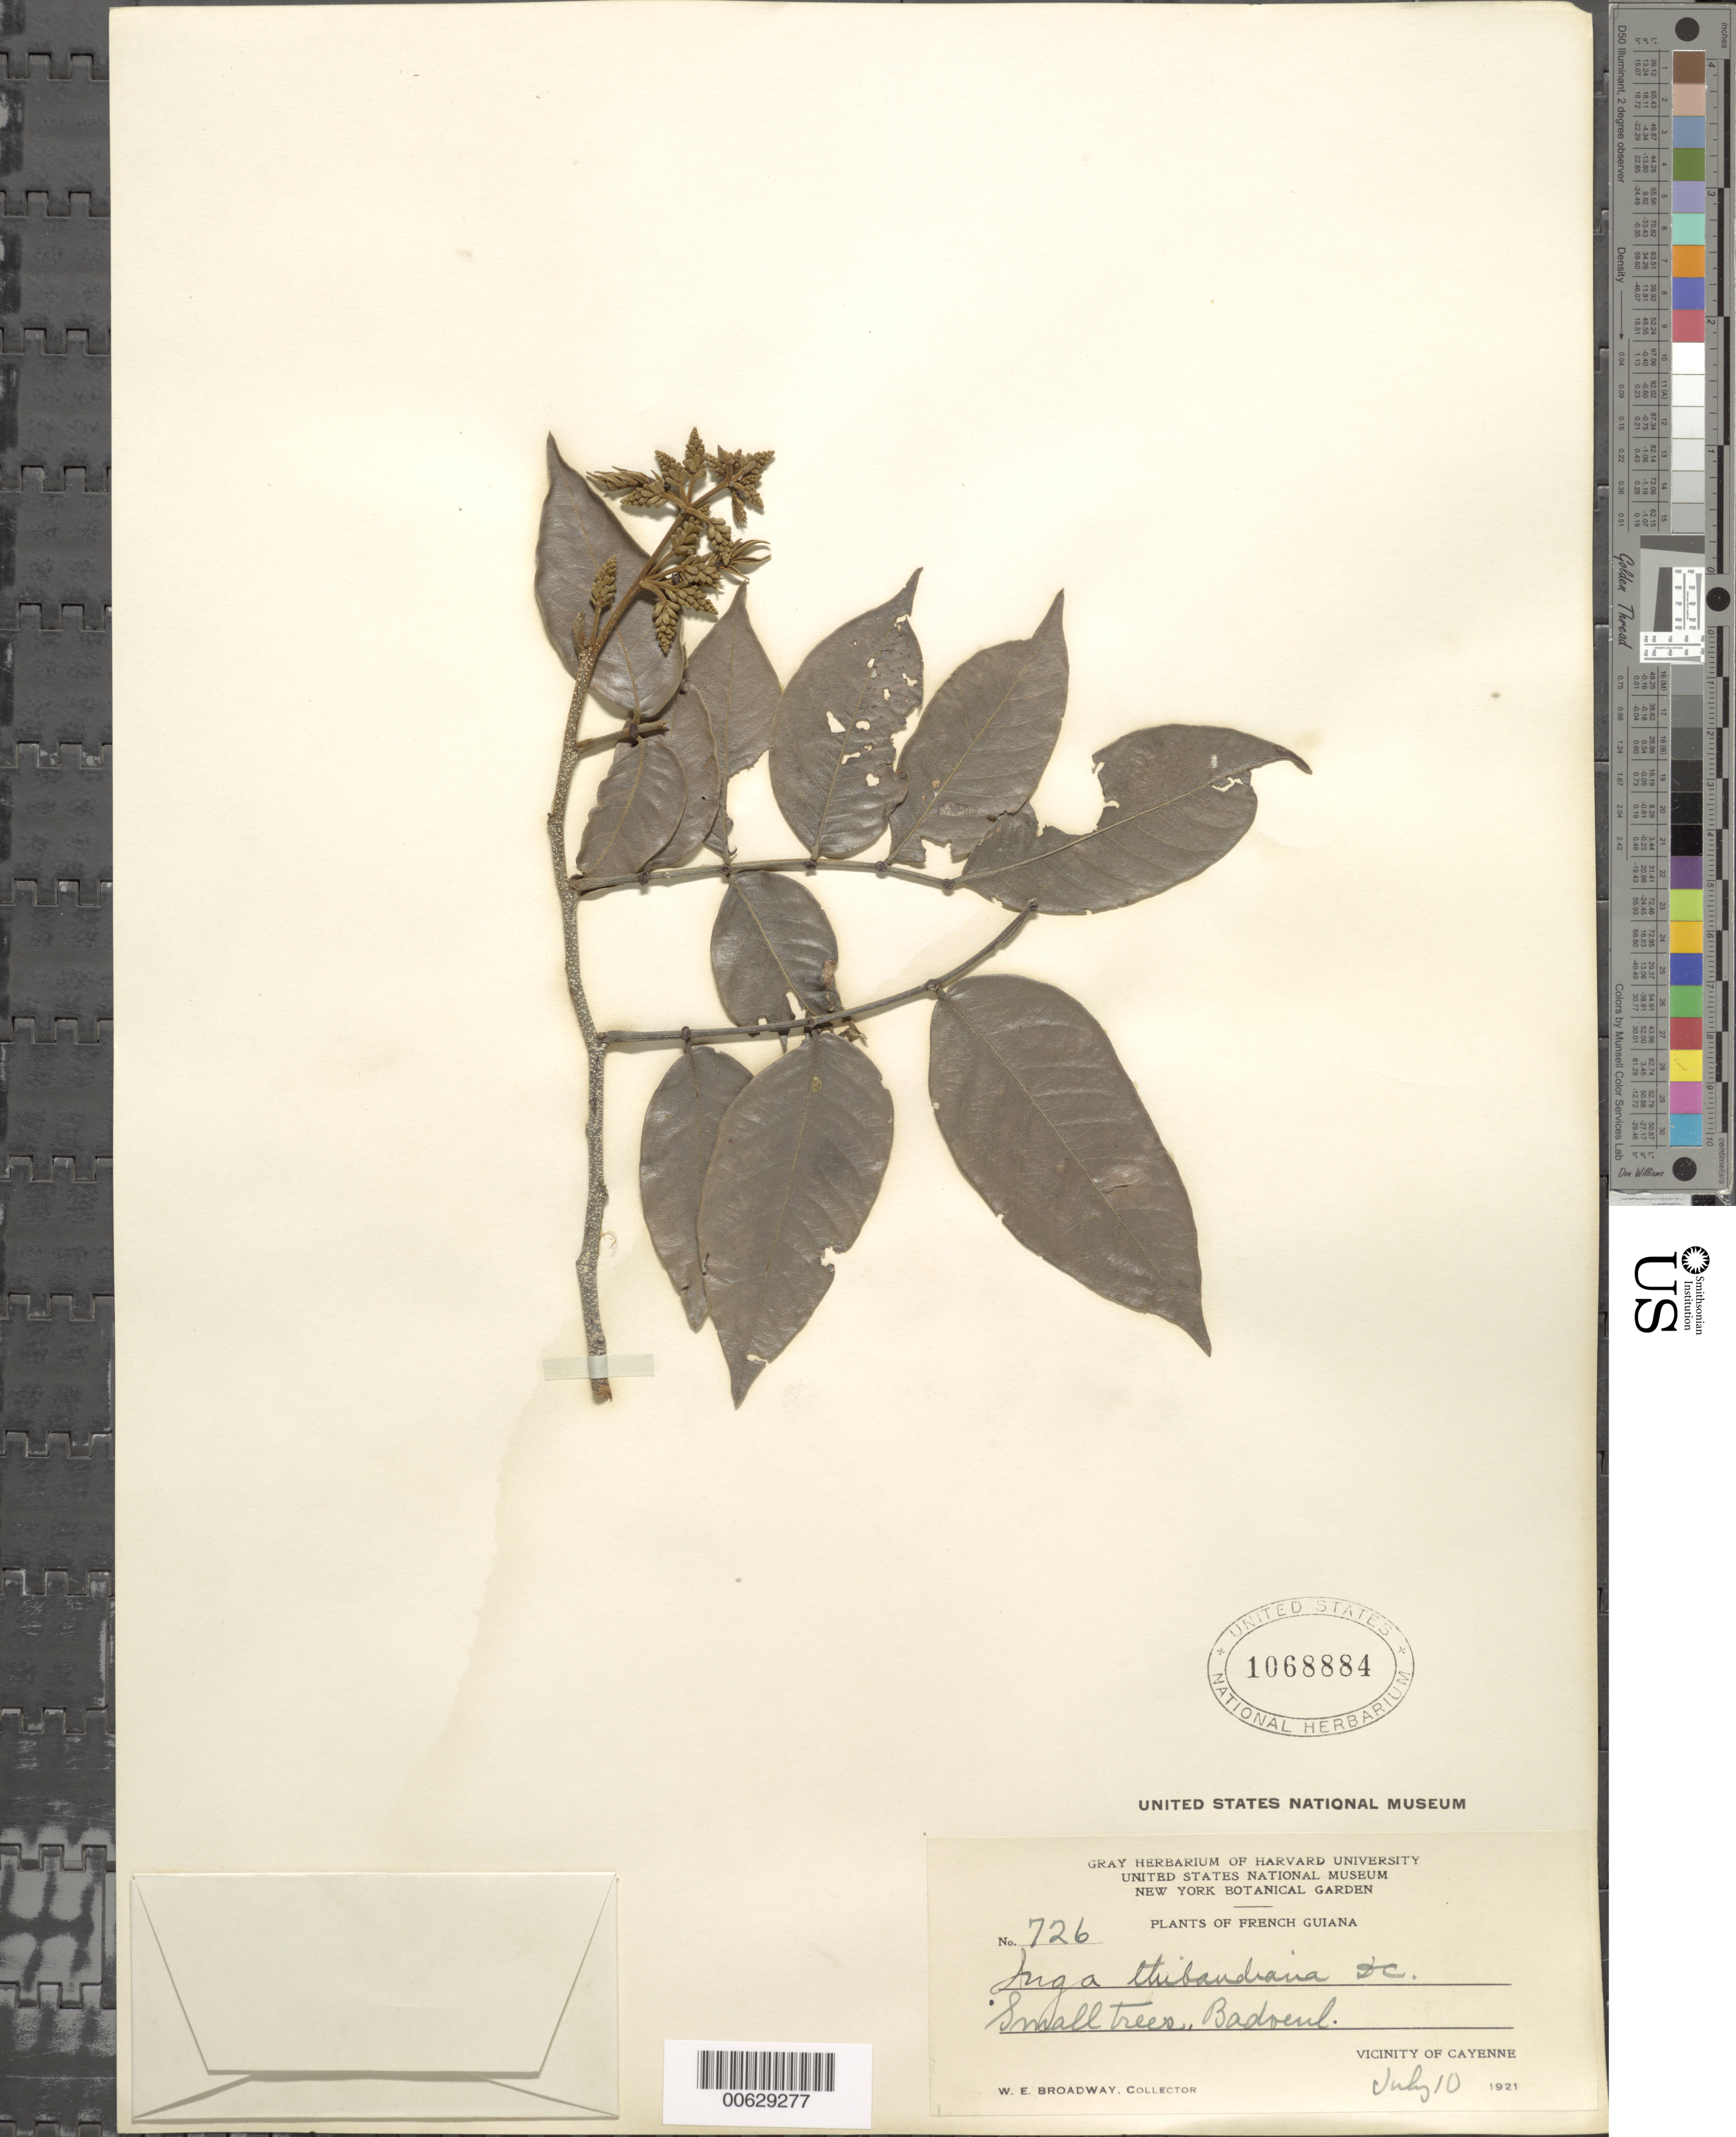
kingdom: Plantae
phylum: Tracheophyta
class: Magnoliopsida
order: Fabales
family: Fabaceae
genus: Inga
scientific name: Inga thibaudiana subsp. thibaudiana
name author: DC.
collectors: W. E. Broadway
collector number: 726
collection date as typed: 10-Jul-21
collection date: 1921-07-10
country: French Guiana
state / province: Cayenne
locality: Cayenne, vic., Badoeul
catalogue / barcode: US 1068884